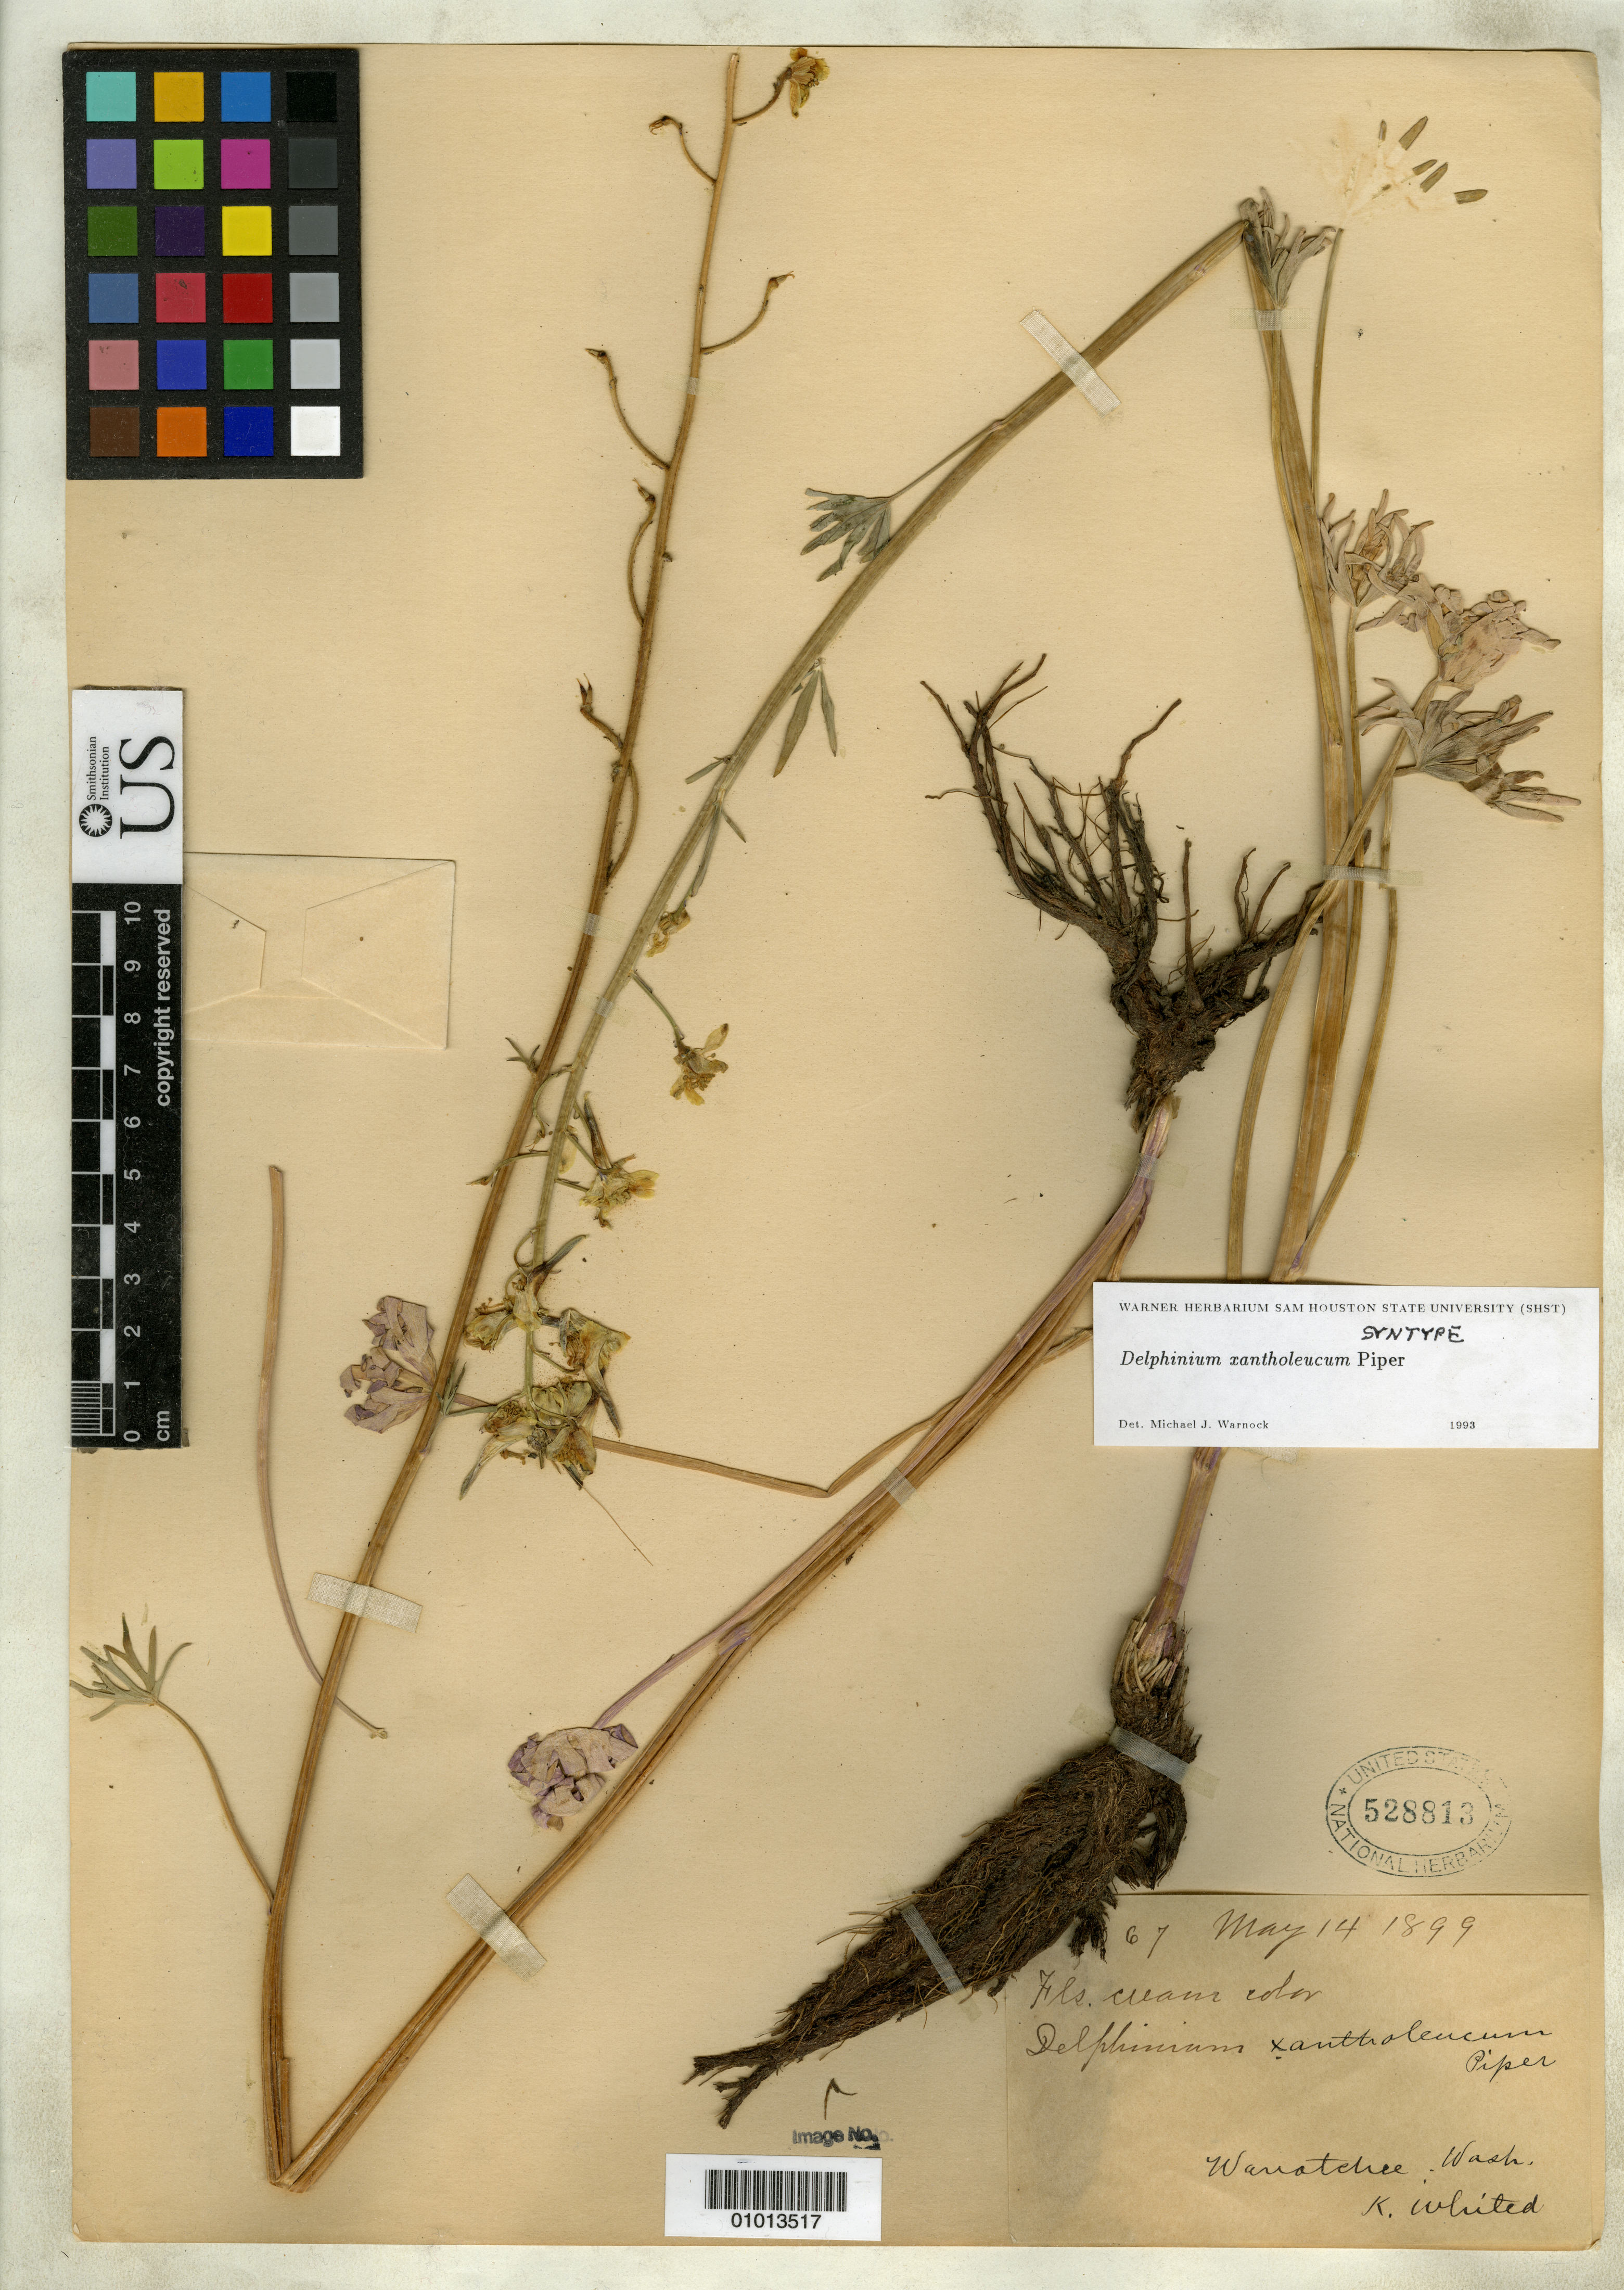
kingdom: Plantae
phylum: Tracheophyta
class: Magnoliopsida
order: Ranunculales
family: Ranunculaceae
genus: Delphinium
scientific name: Delphinium xantholeucum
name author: Piper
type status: Syntype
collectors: K. Whited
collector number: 1067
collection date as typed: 14 May 1899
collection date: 1899-05-14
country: United States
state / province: Washington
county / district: Chelan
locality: Wenatchee.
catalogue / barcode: US 528813